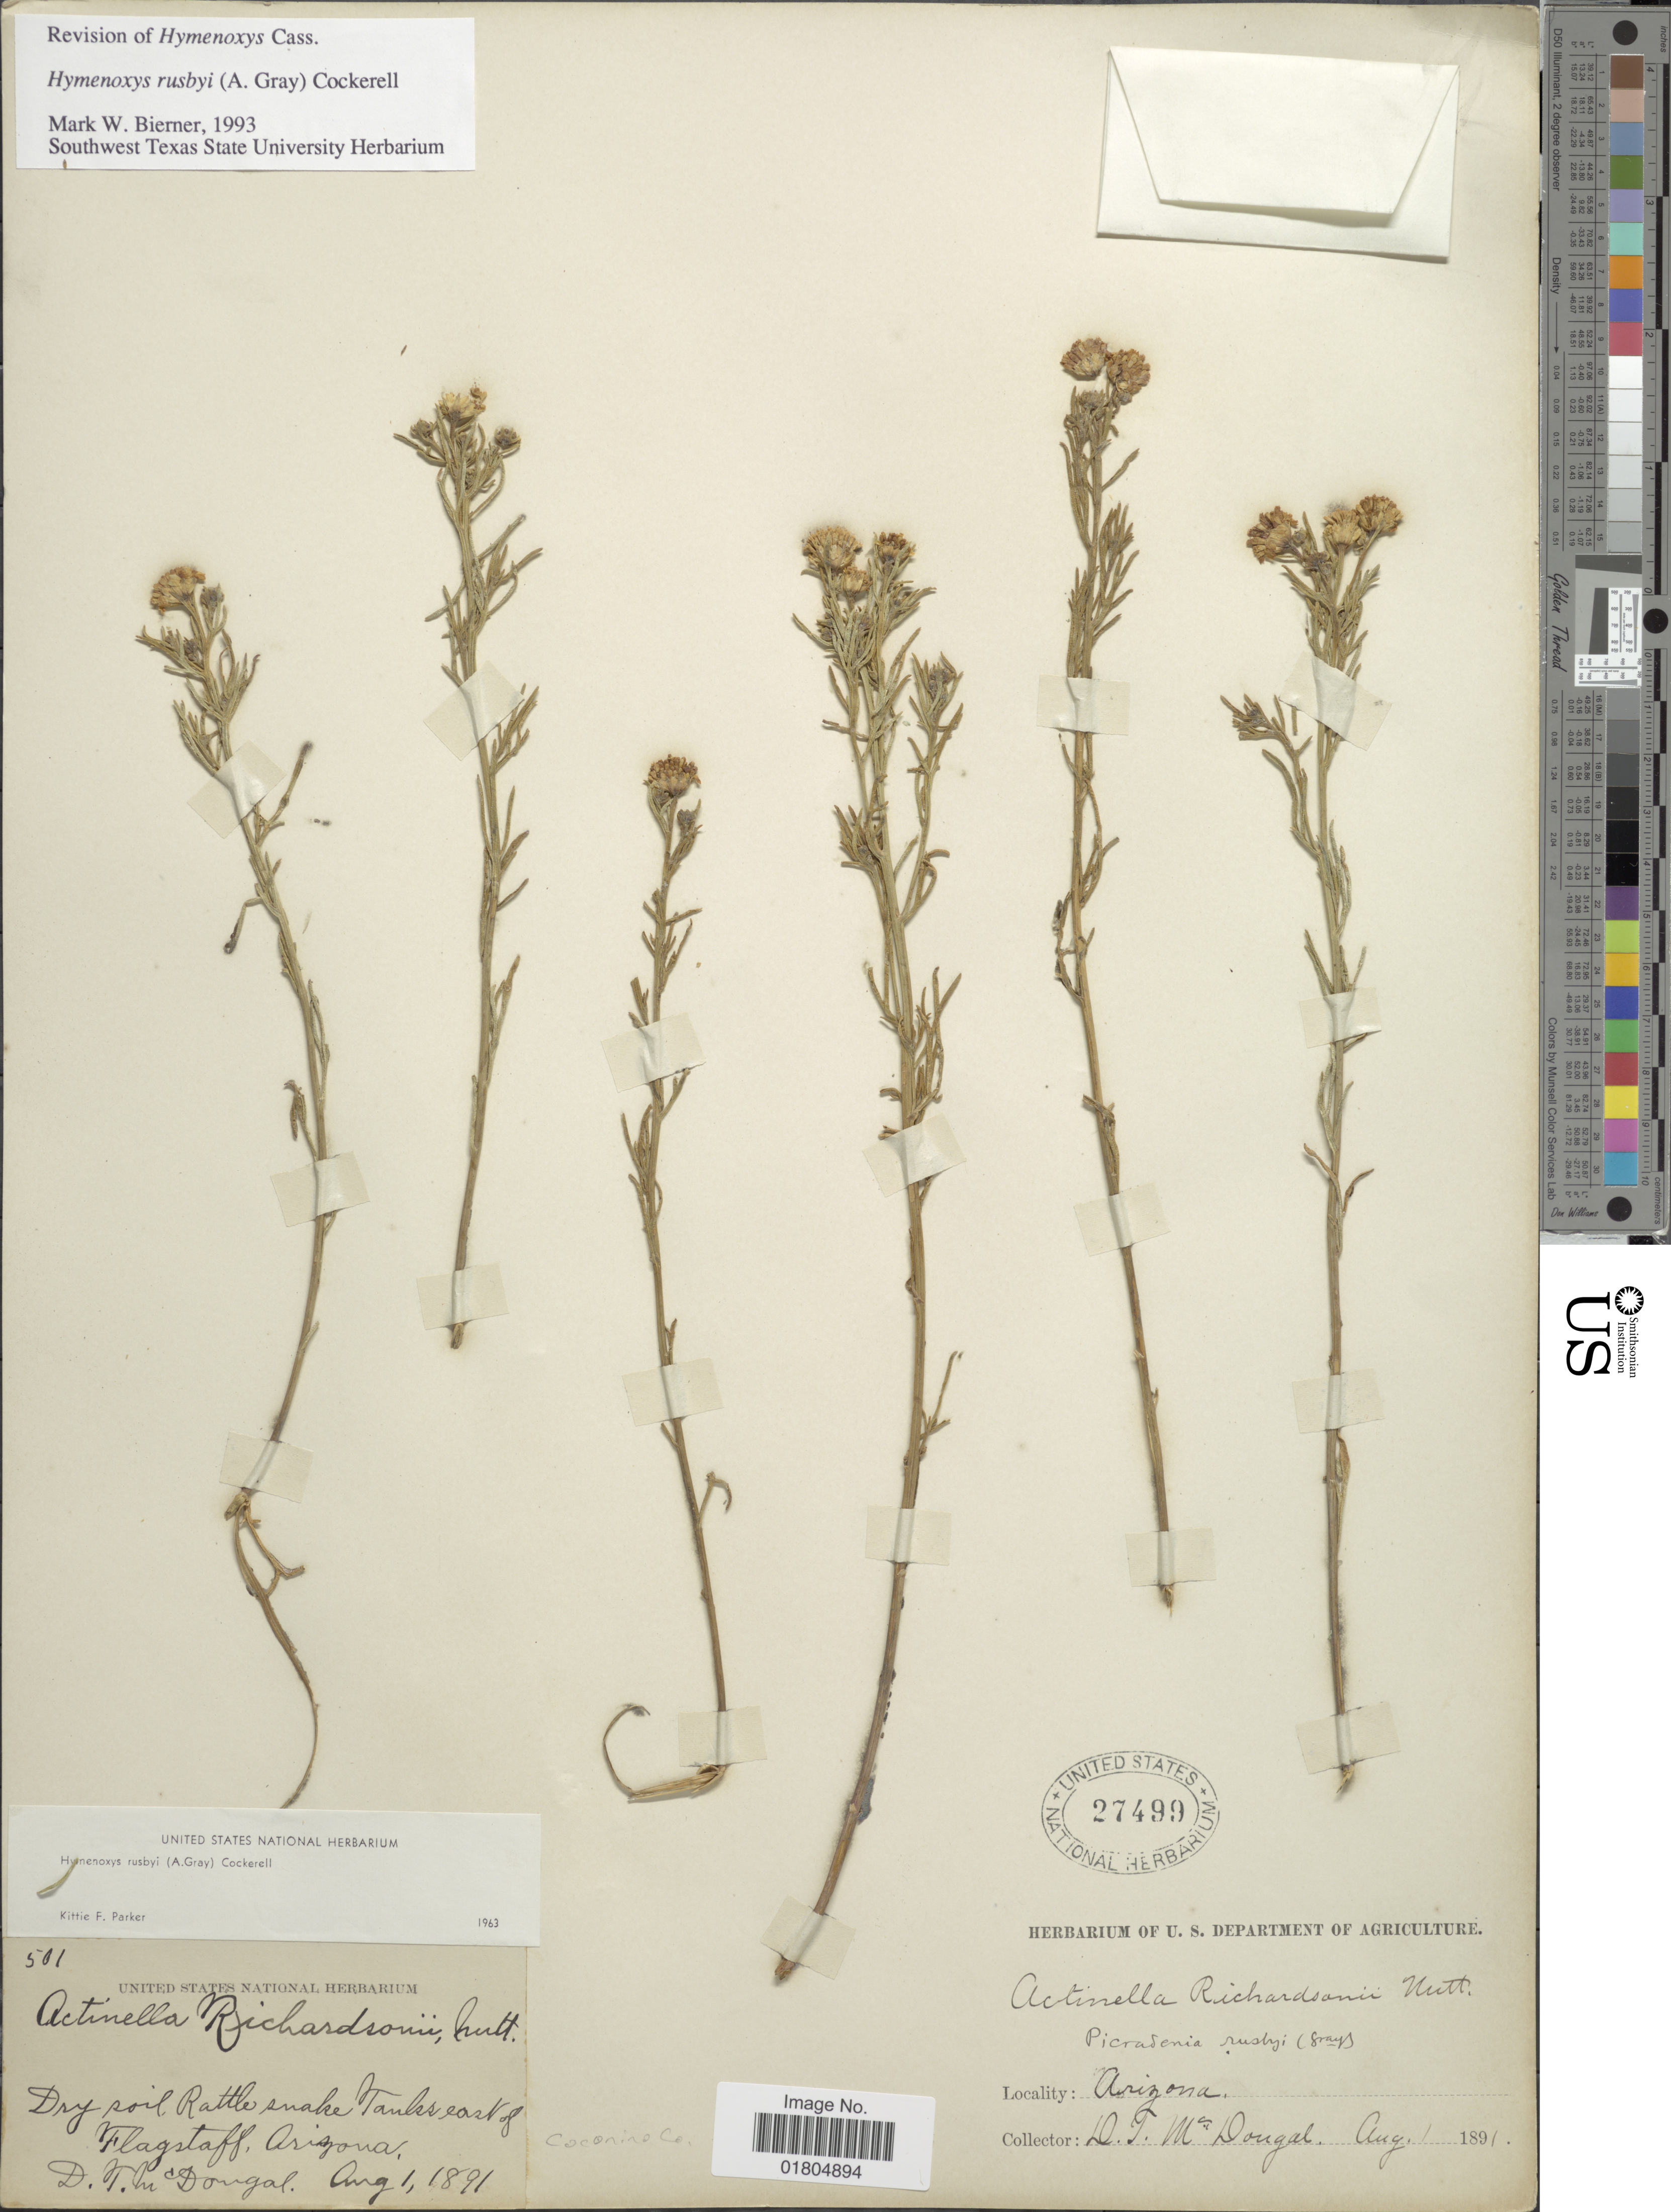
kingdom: Plantae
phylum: Tracheophyta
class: Magnoliopsida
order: Asterales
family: Asteraceae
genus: Hymenoxys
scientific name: Hymenoxys rusbyi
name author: (A. Gray) Cockerell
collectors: D. McDougal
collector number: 501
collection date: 1891-08-01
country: United States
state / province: Arizona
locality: Rattle snake Tanks east of Flagstaff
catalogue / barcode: US 27499